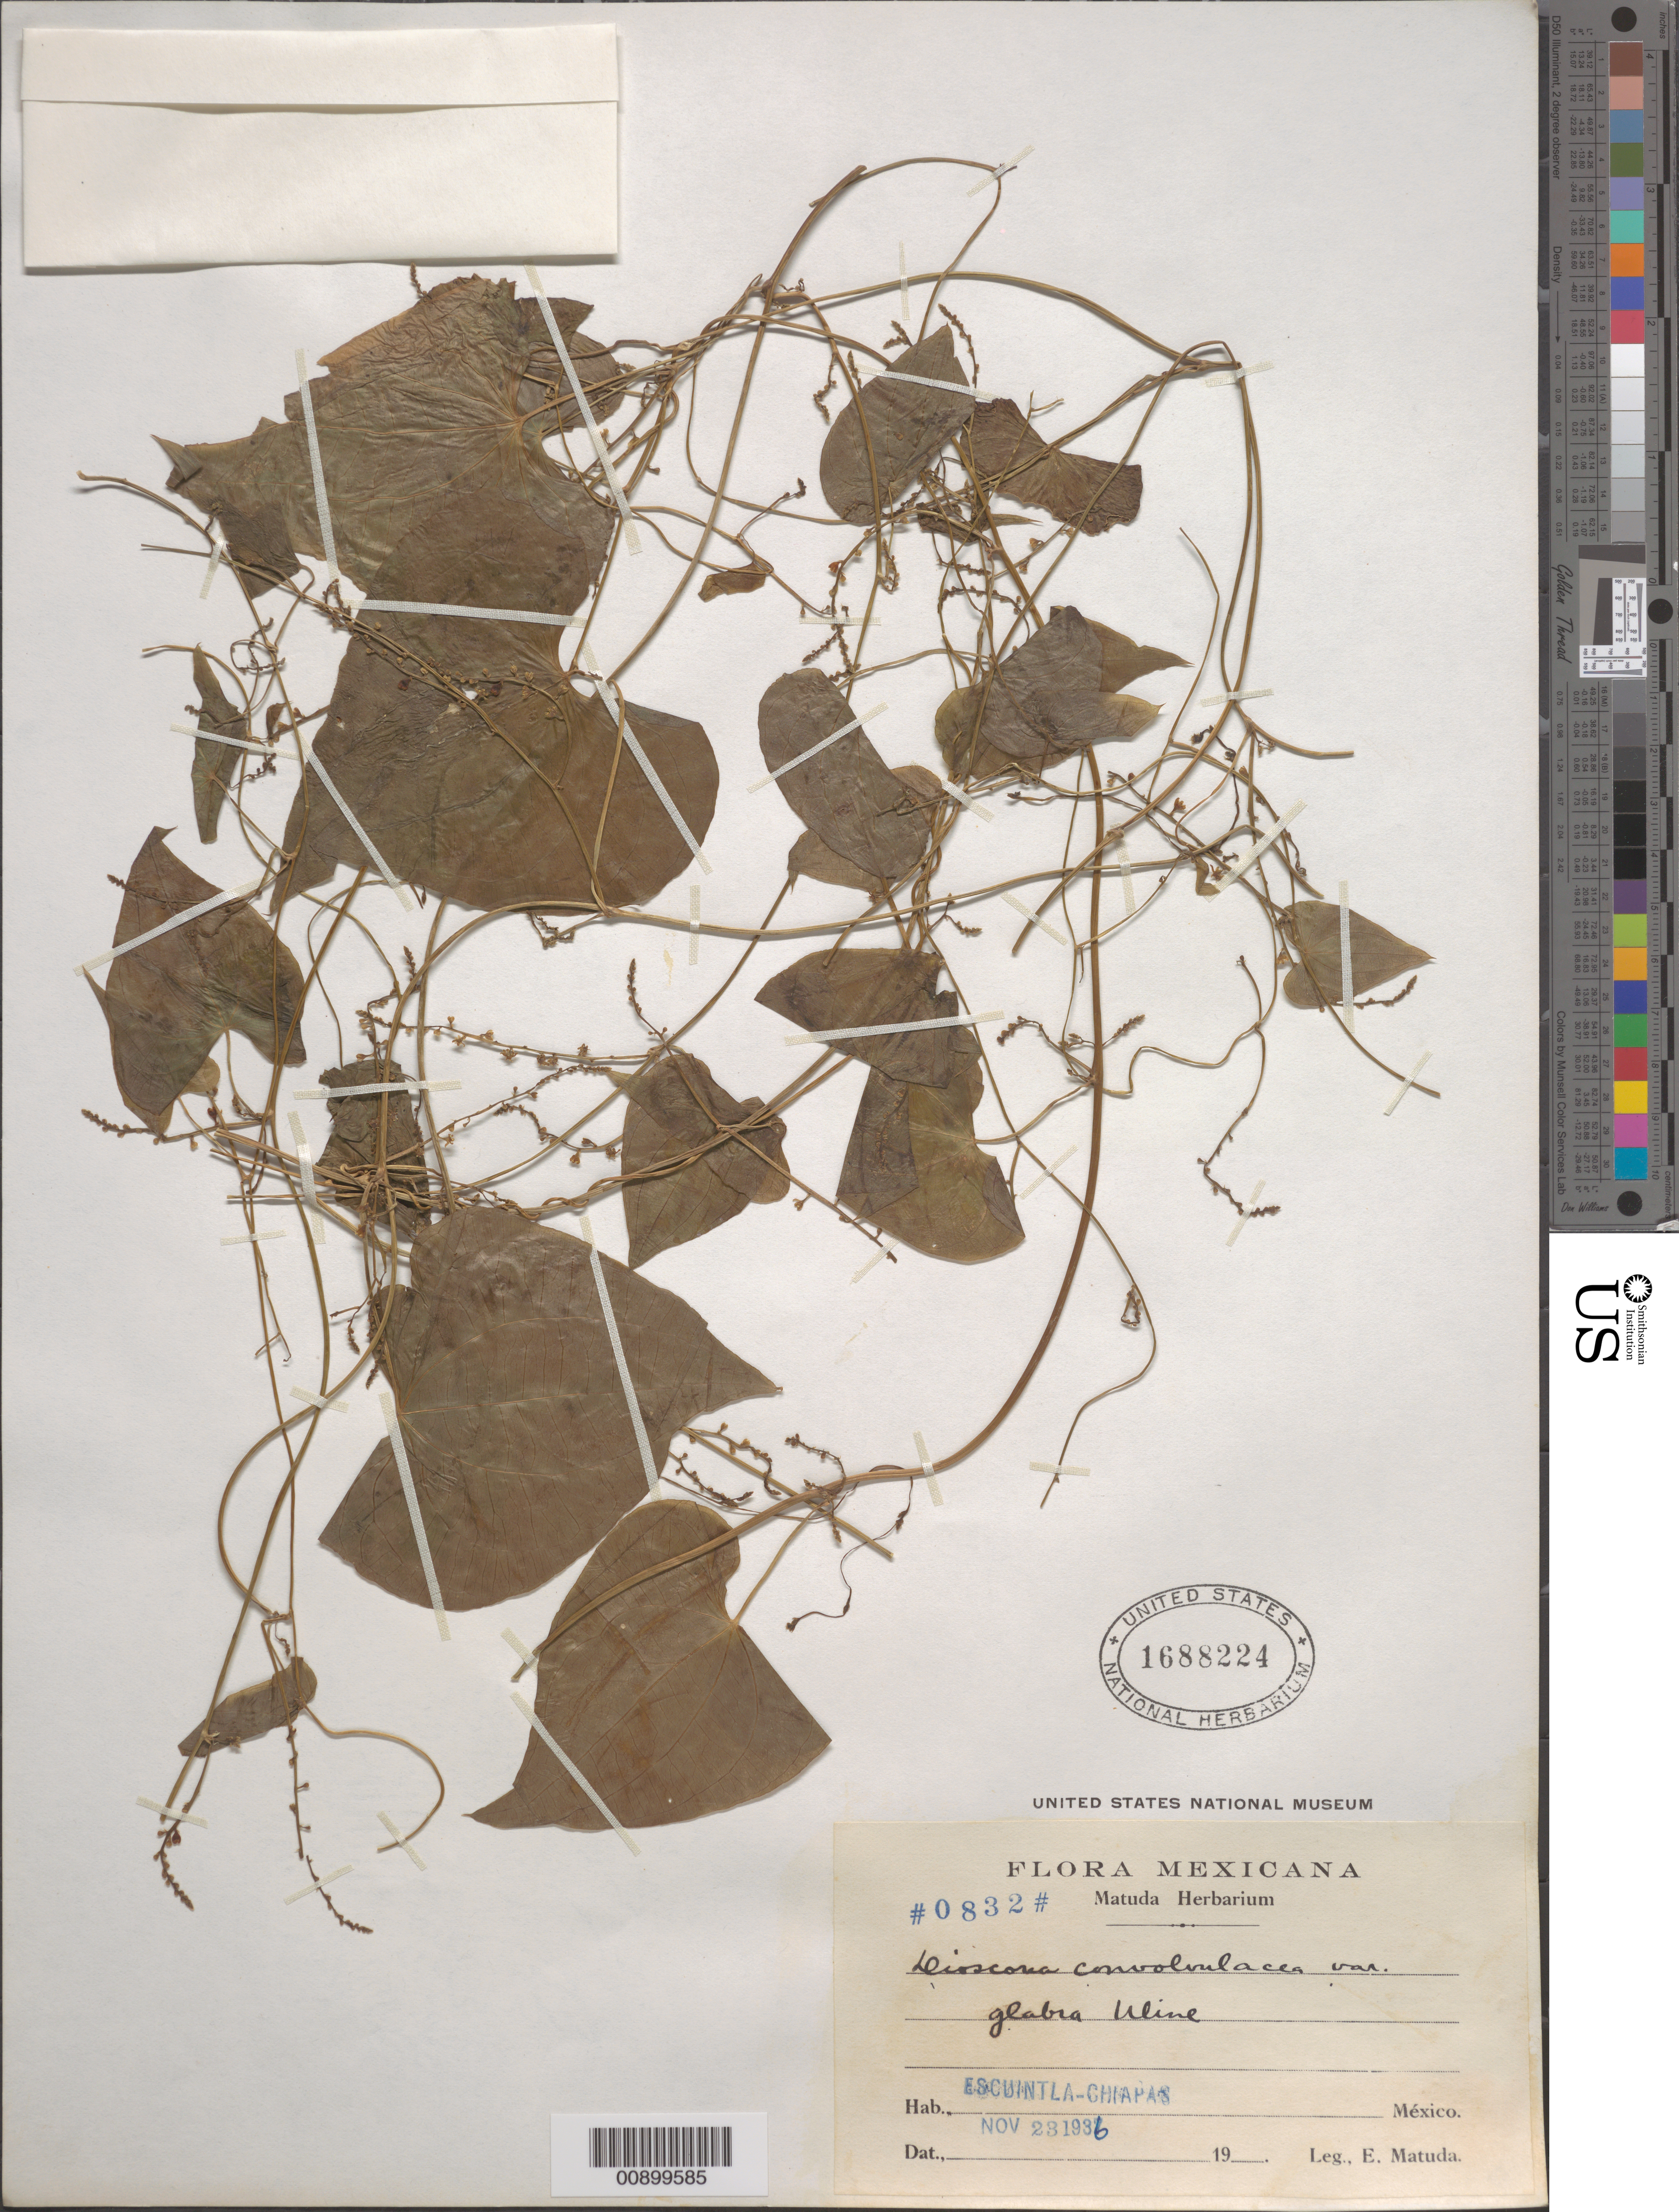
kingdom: Plantae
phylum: Tracheophyta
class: Liliopsida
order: Dioscoreales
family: Dioscoreaceae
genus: Dioscorea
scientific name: Dioscorea convolvulacea var. glabra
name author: (Hemsl.) Uline ex R. Knuth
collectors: E. Matuda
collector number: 0832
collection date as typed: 23 Nov 1936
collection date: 1936-11-23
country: Mexico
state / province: Chiapas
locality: Escuintla, Chiapas.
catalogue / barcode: US 1688224